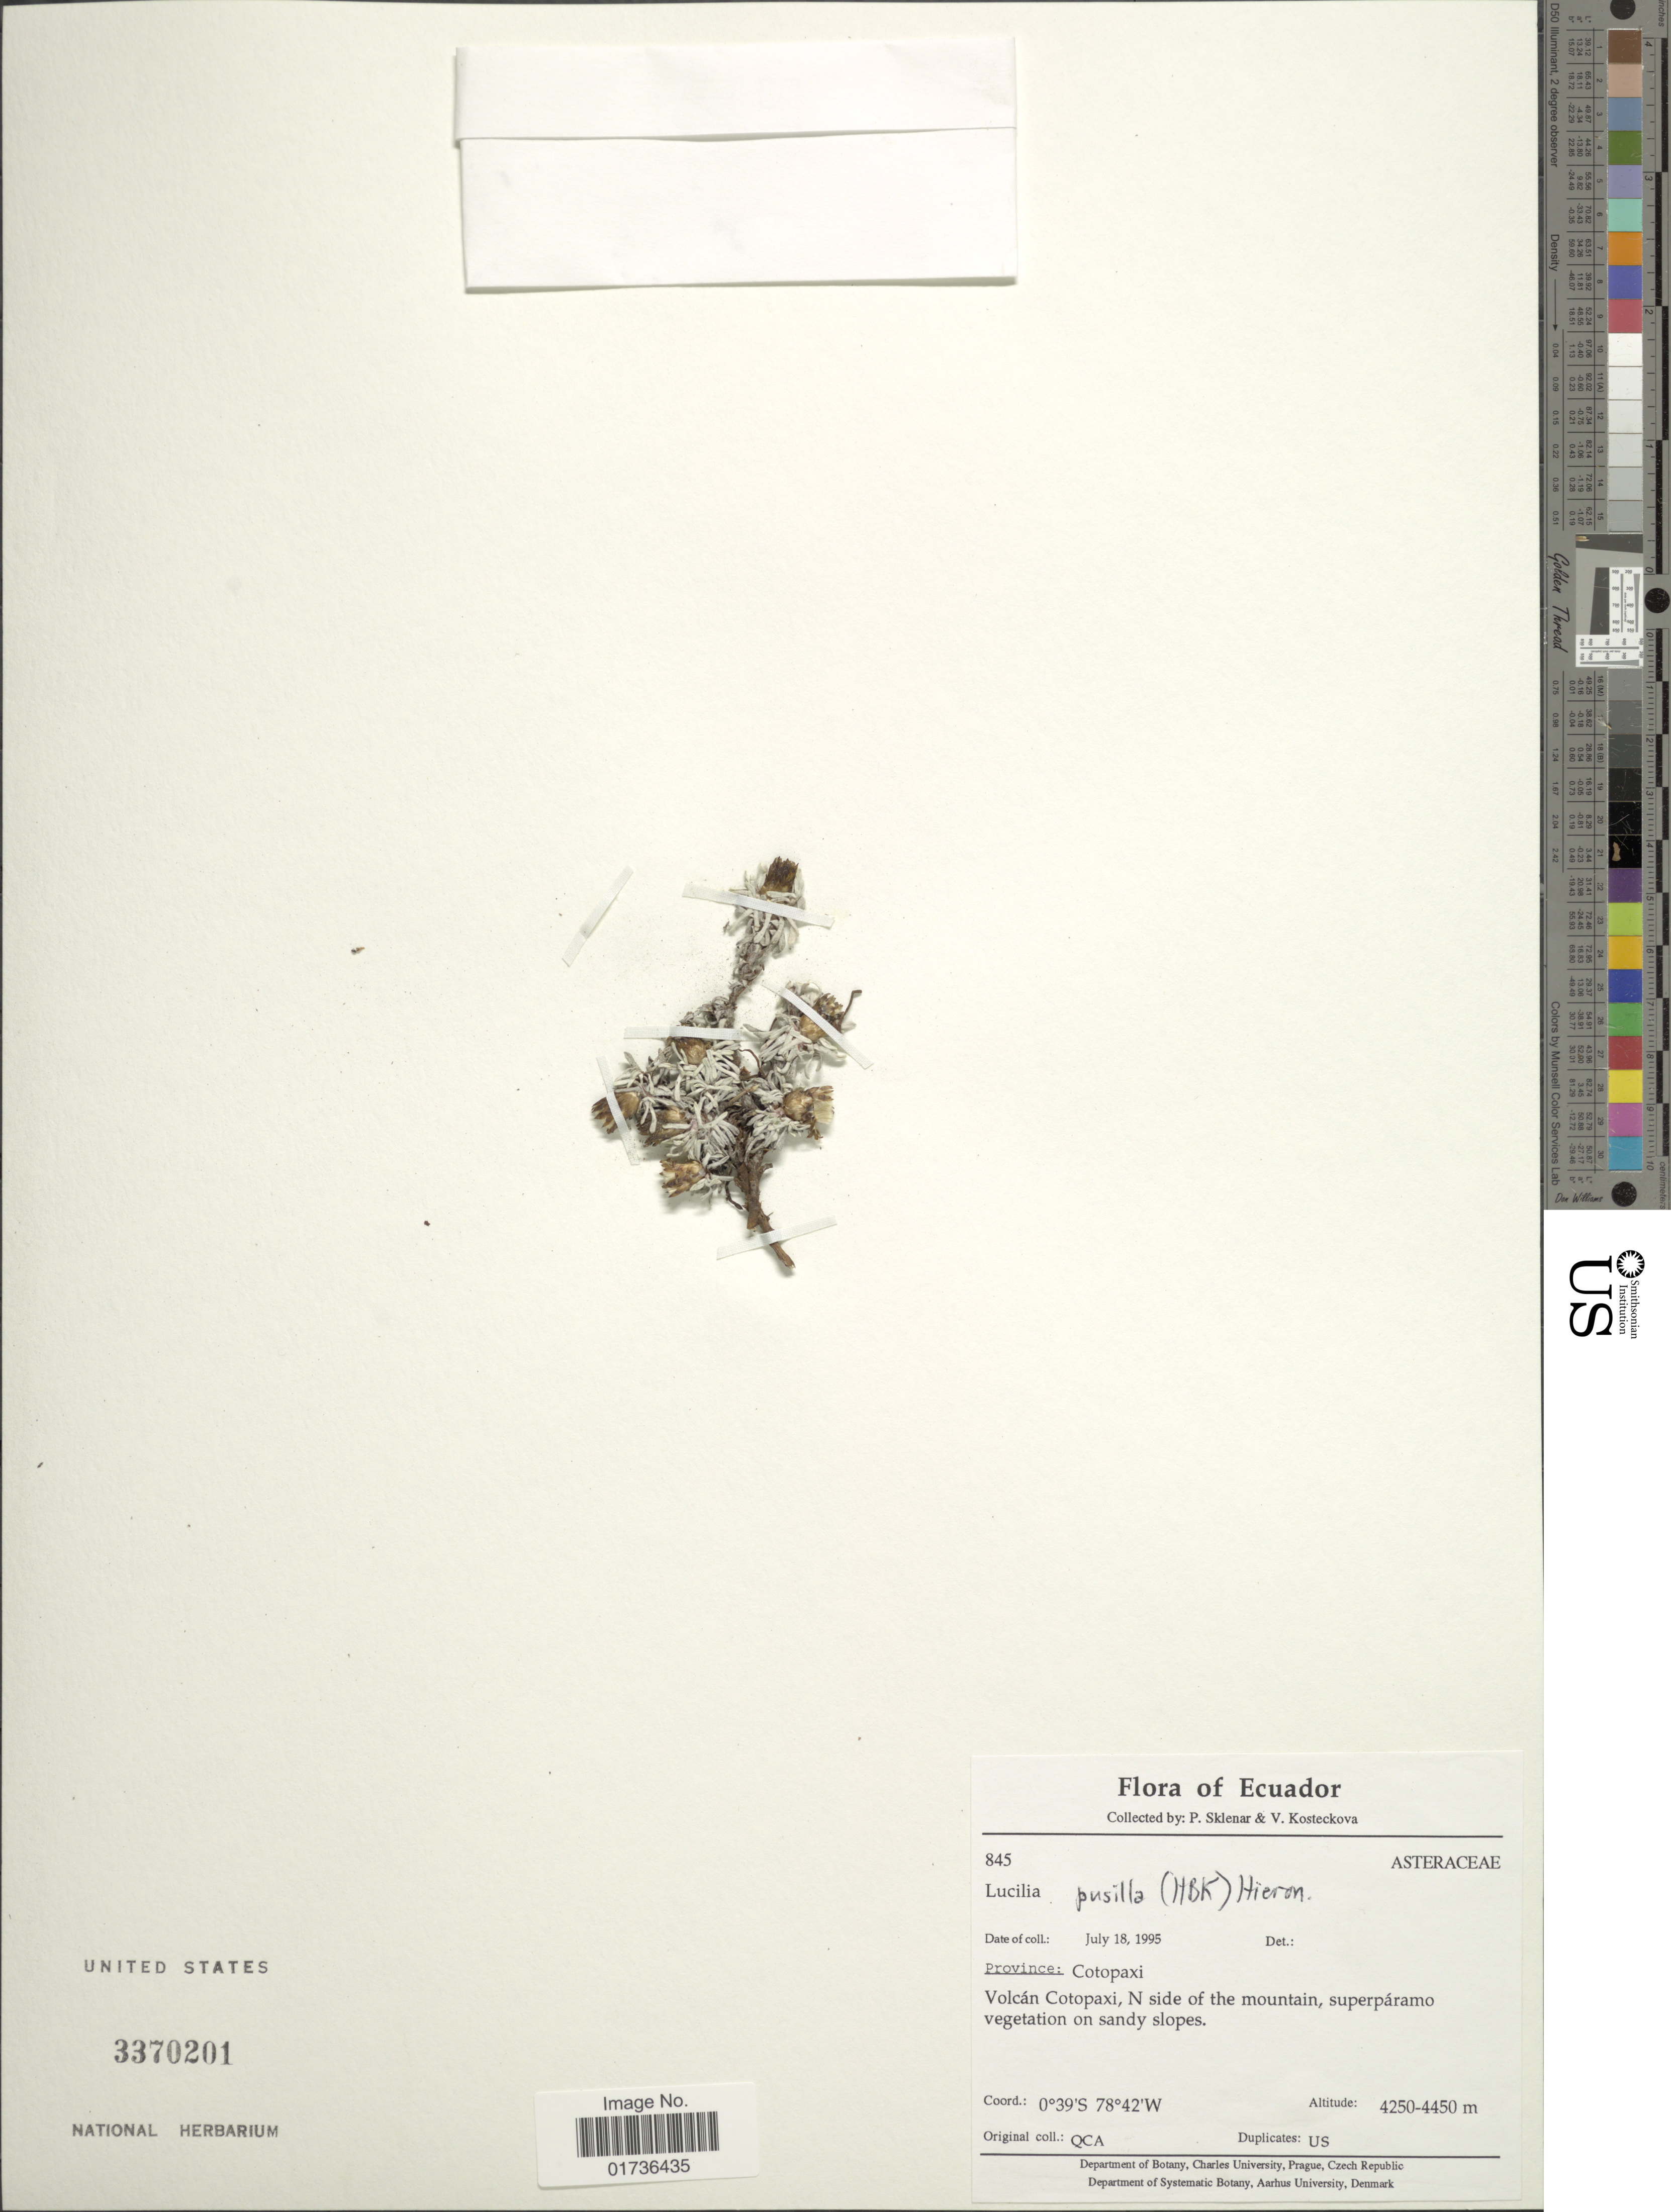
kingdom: Plantae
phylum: Tracheophyta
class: Magnoliopsida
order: Asterales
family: Asteraceae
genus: Lucilia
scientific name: Lucilia kunthiana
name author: (DC.) Zardini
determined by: Dillon, M. O.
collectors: P. Sklenár & V. Kosteckova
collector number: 845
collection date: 1995-07-18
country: Ecuador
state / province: Cotopaxi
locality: Volcán Cotopaxi, N side of the mountain, superpáramo wegetation on sandy slopes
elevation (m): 4250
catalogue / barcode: US 3370201